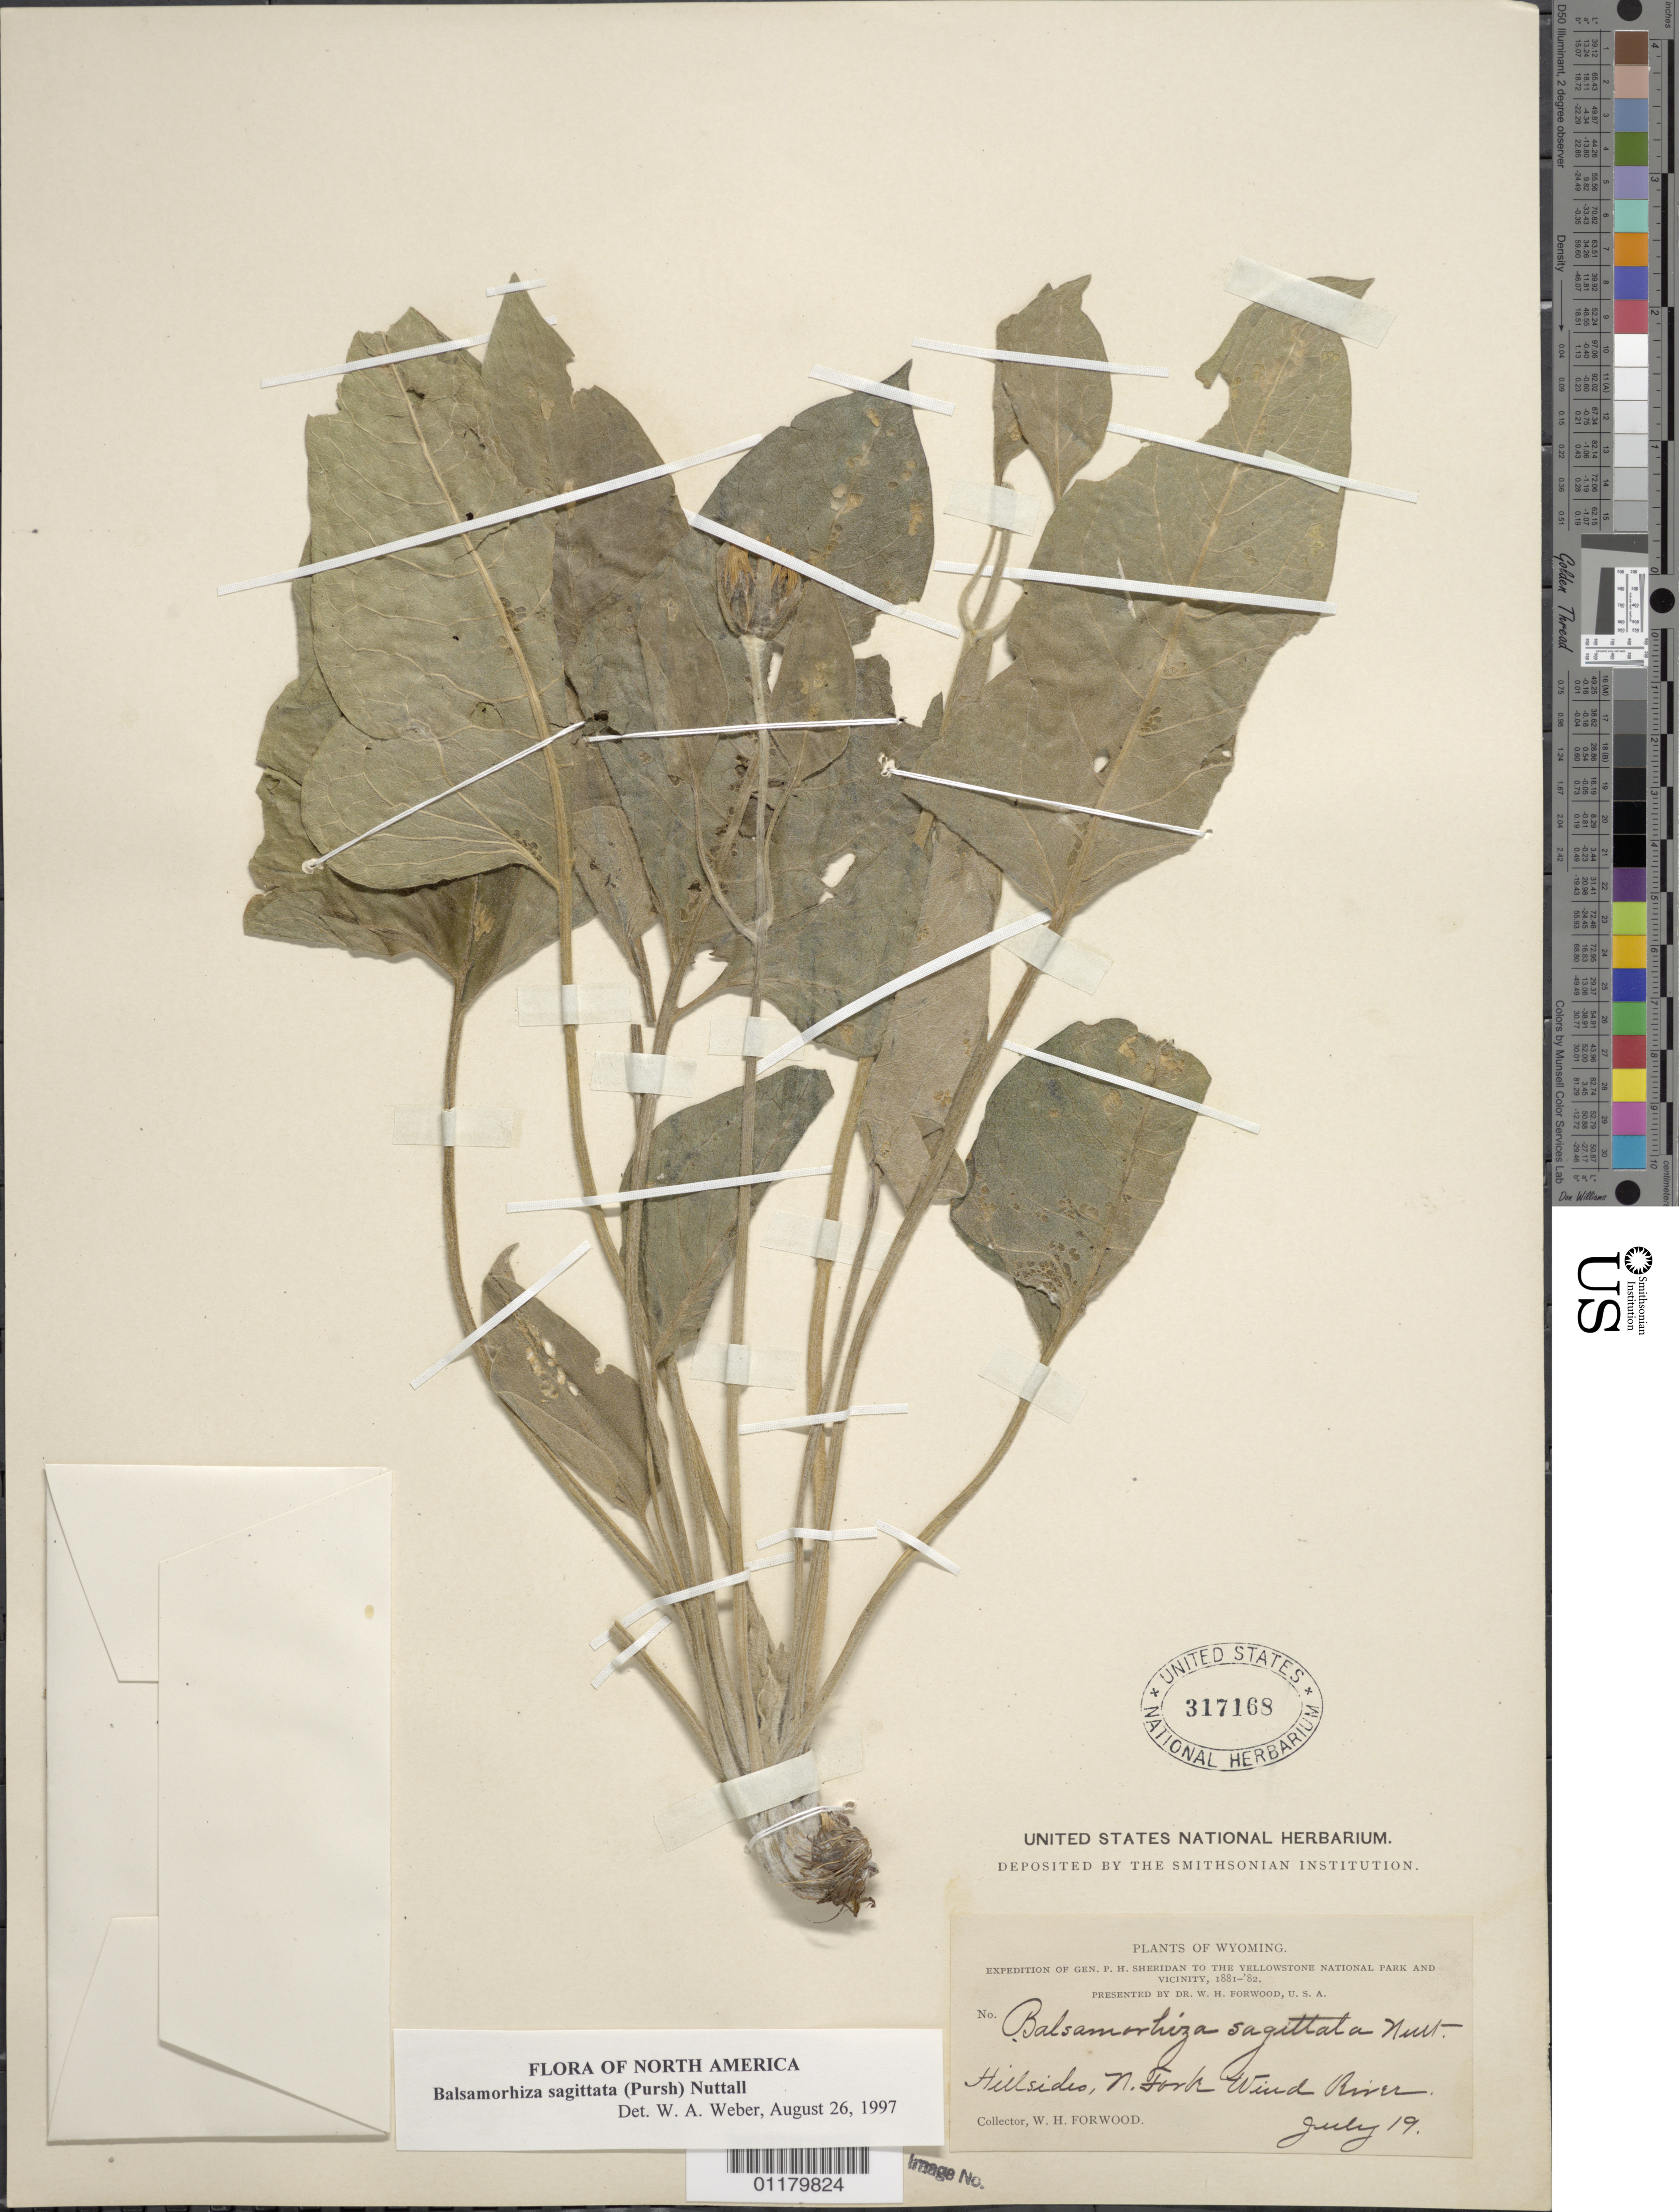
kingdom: Plantae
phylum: Tracheophyta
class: Magnoliopsida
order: Asterales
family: Asteraceae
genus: Balsamorhiza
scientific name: Balsamorhiza sagittata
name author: (Pursh) Nutt.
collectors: W. Forwood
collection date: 1881-07-19/1882-07-19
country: United States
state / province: Wyoming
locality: North Fork of Wind River.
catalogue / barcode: US 317168